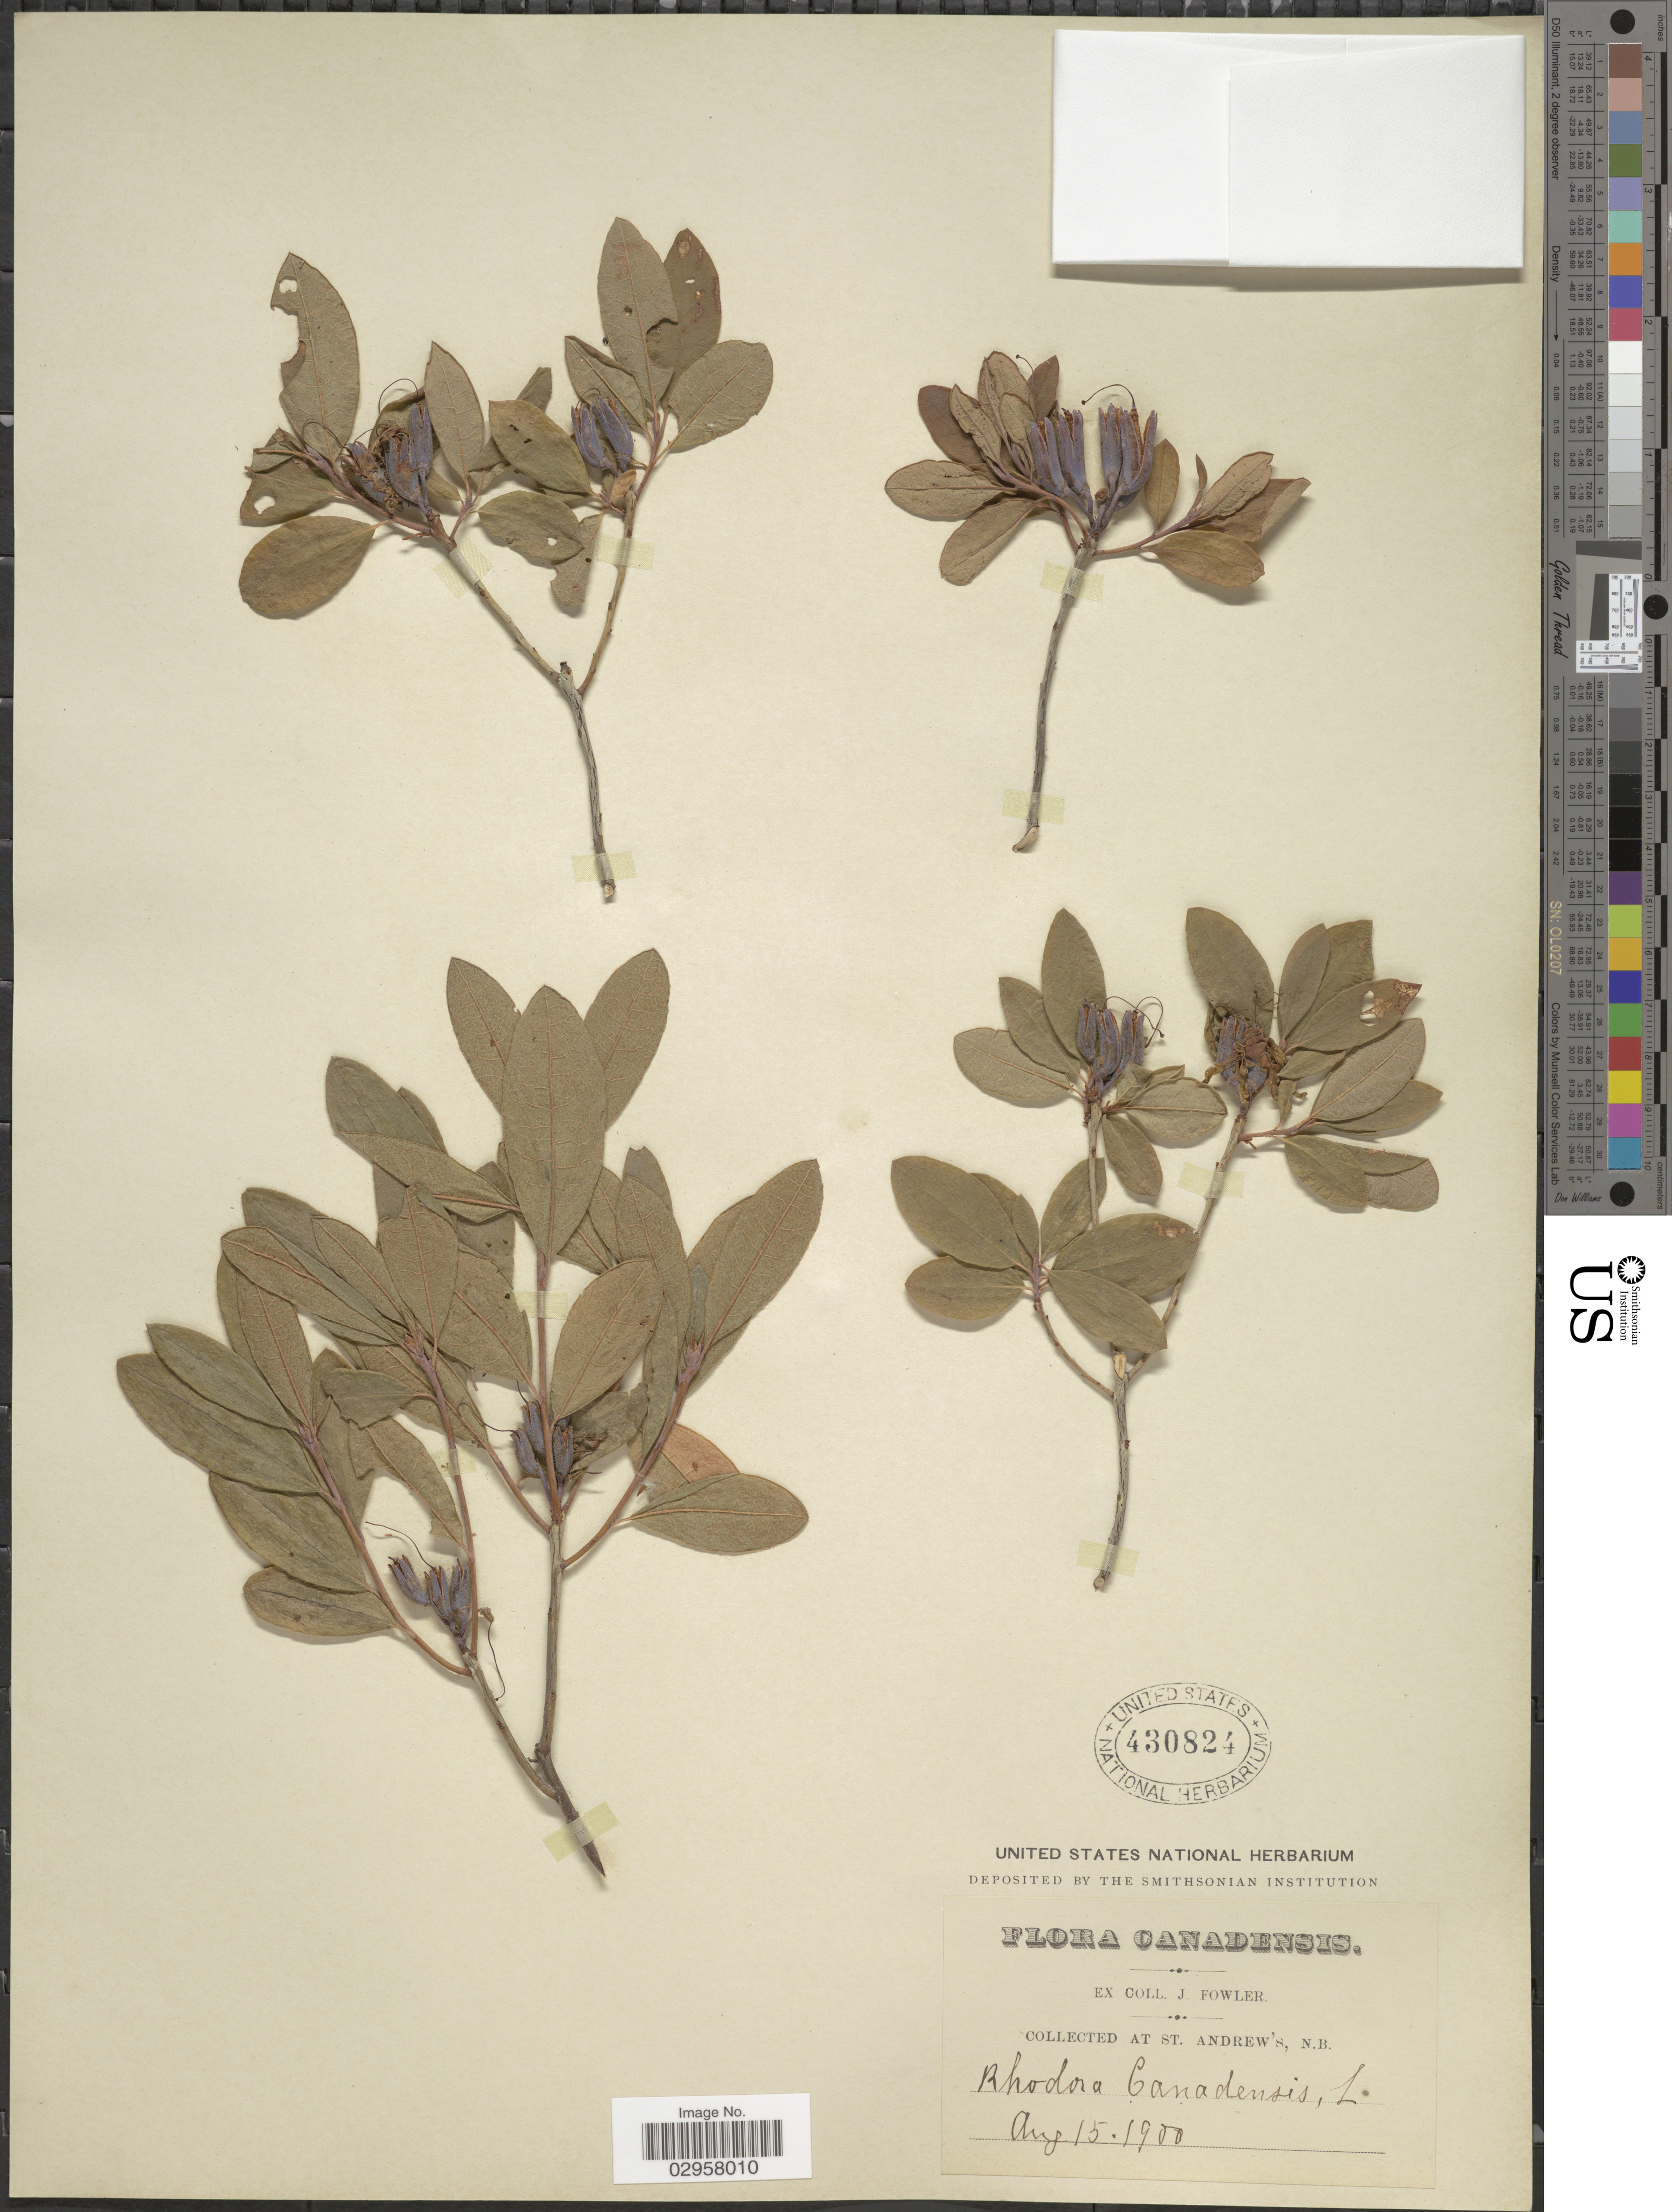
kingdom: Plantae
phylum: Tracheophyta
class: Magnoliopsida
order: Ericales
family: Ericaceae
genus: Rhododendron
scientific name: Rhododendron canadense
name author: (L.) Torr.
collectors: J. Fowler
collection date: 1900-08-15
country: Canada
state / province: New Brunswick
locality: At St. Andrew's.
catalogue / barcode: US 430824